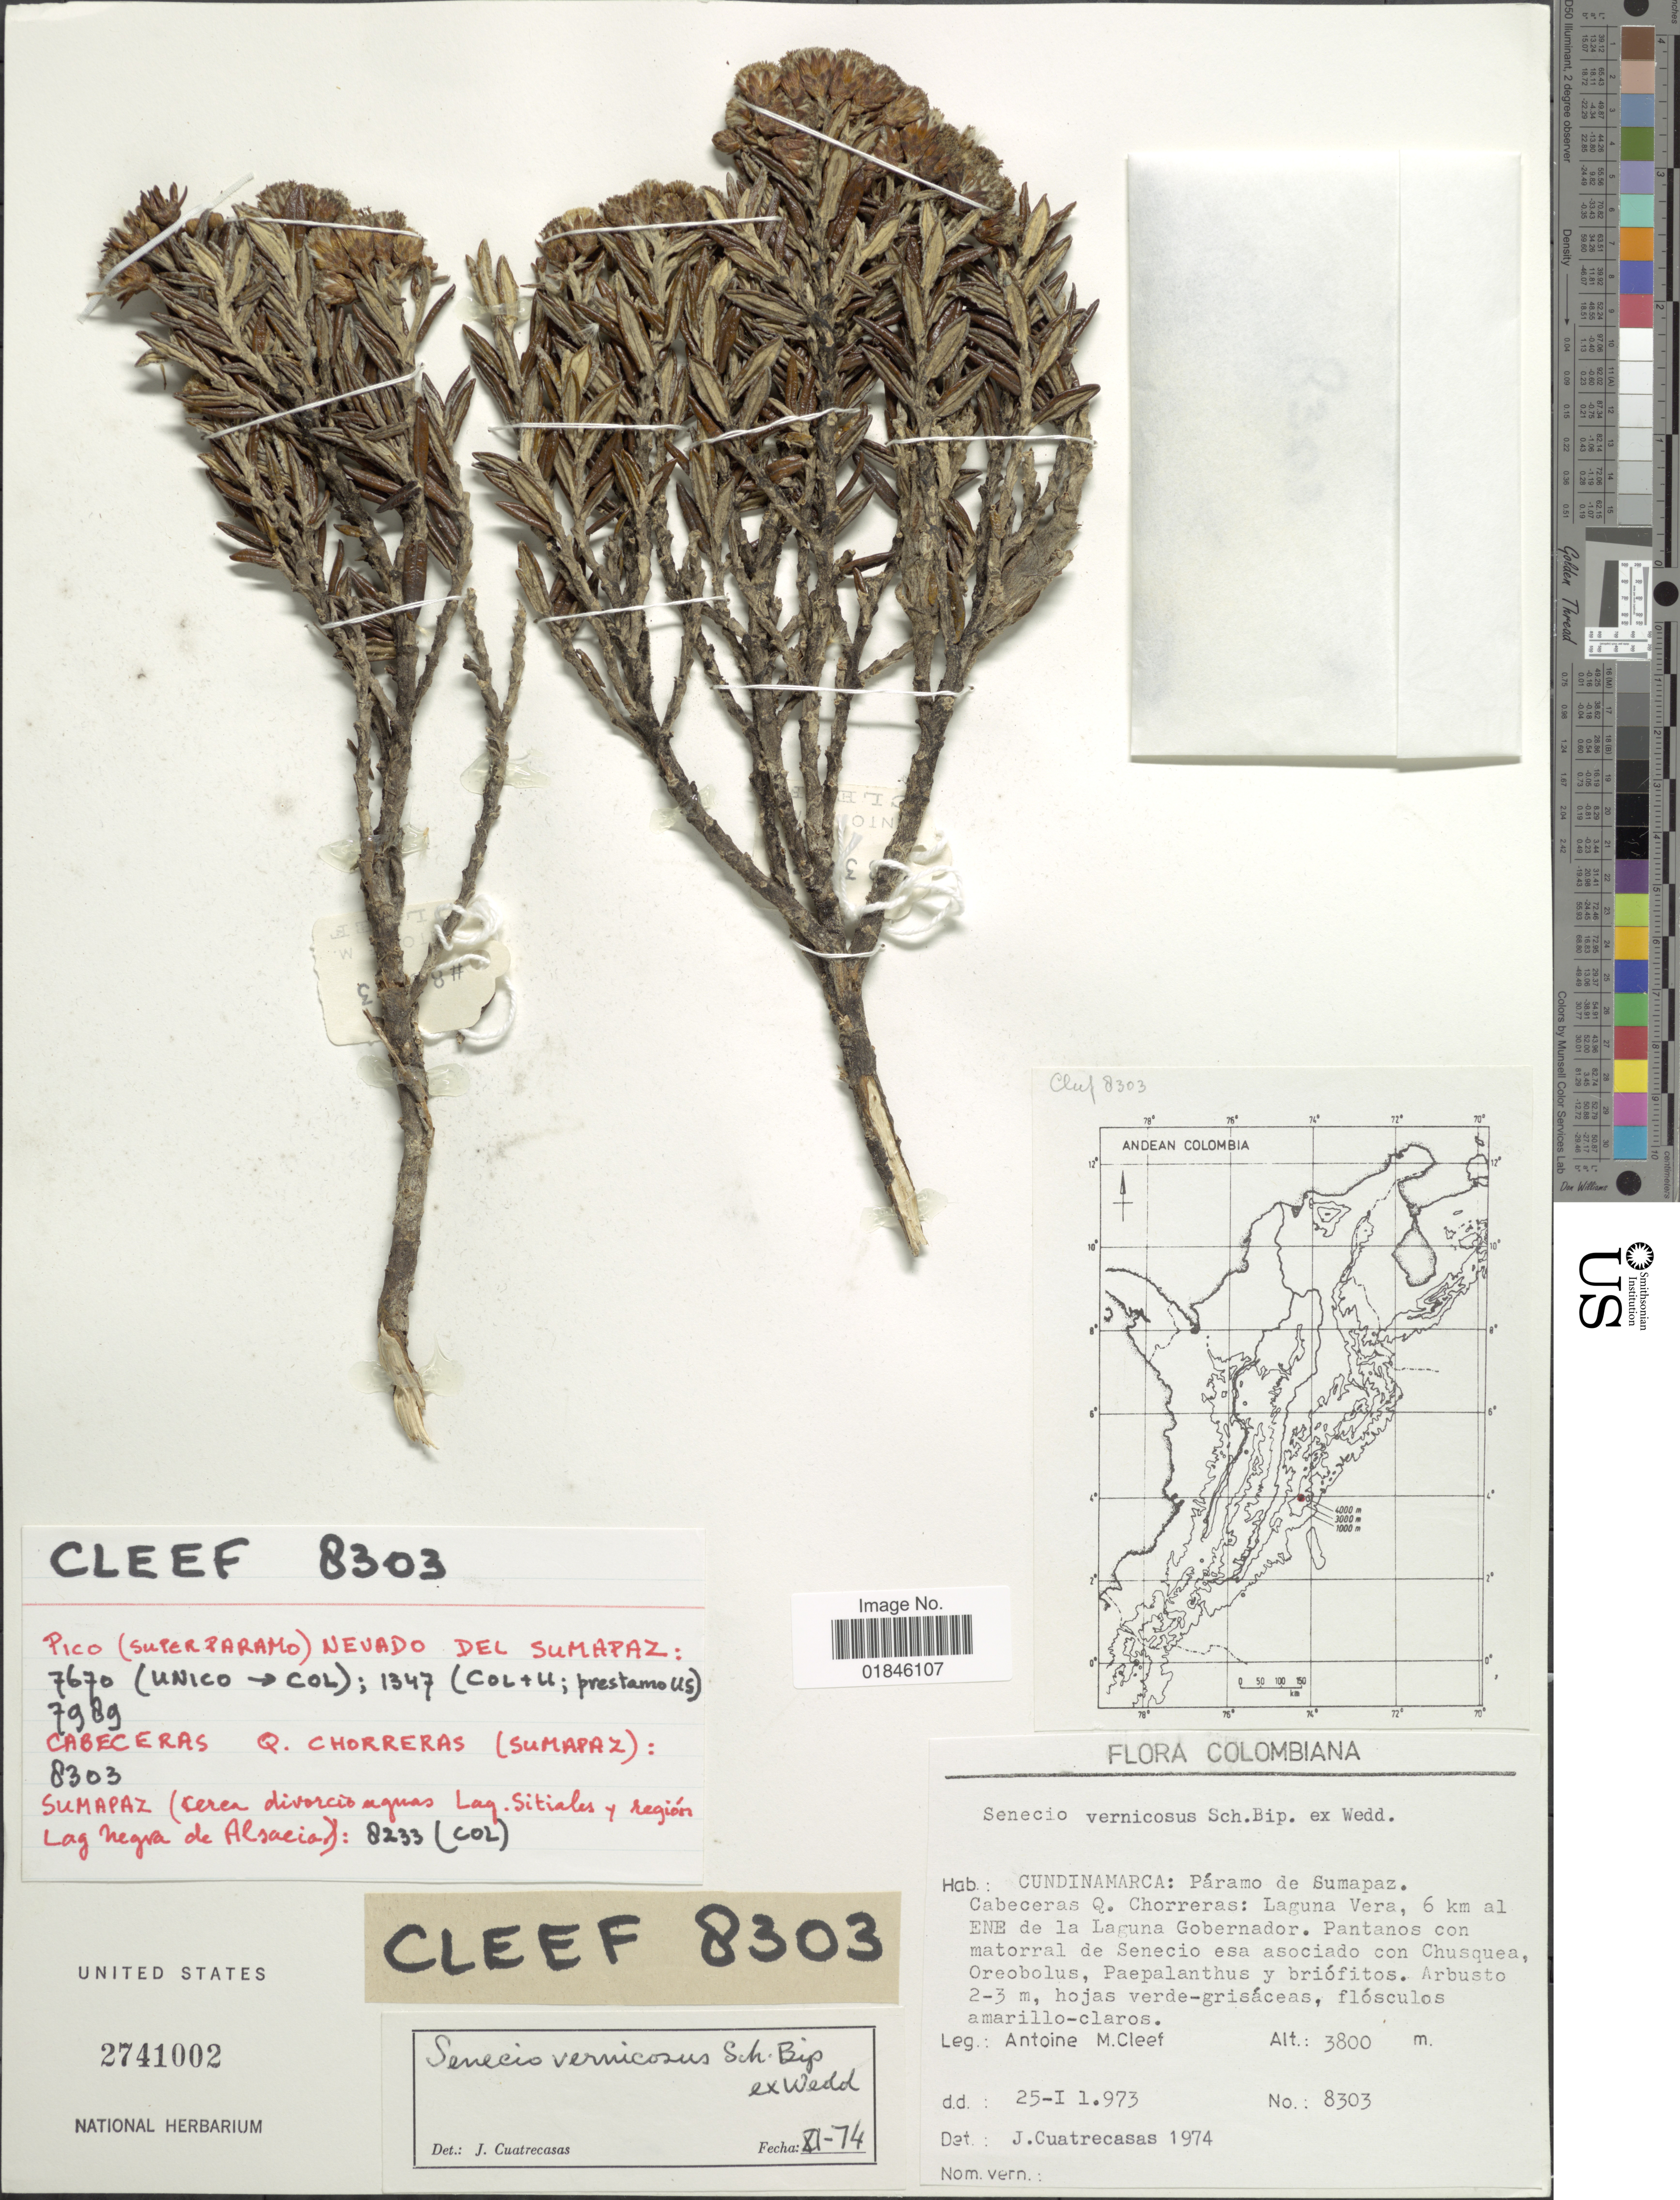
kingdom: Plantae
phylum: Tracheophyta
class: Magnoliopsida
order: Asterales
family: Asteraceae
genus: Pentacalia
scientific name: Pentacalia vernicosa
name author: (Sch. Bip. ex Wedd.) Cuatrec.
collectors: A. M. Cleef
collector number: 8303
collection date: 1973-01-25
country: Colombia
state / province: Cundinamarca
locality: Cundinamarca: Páramo de Sumapaz. Cabeceras Q. Chorreras: Laguna Vera, 6 km al ENE de la Laguna Gobernador.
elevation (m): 3800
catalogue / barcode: US 2741002